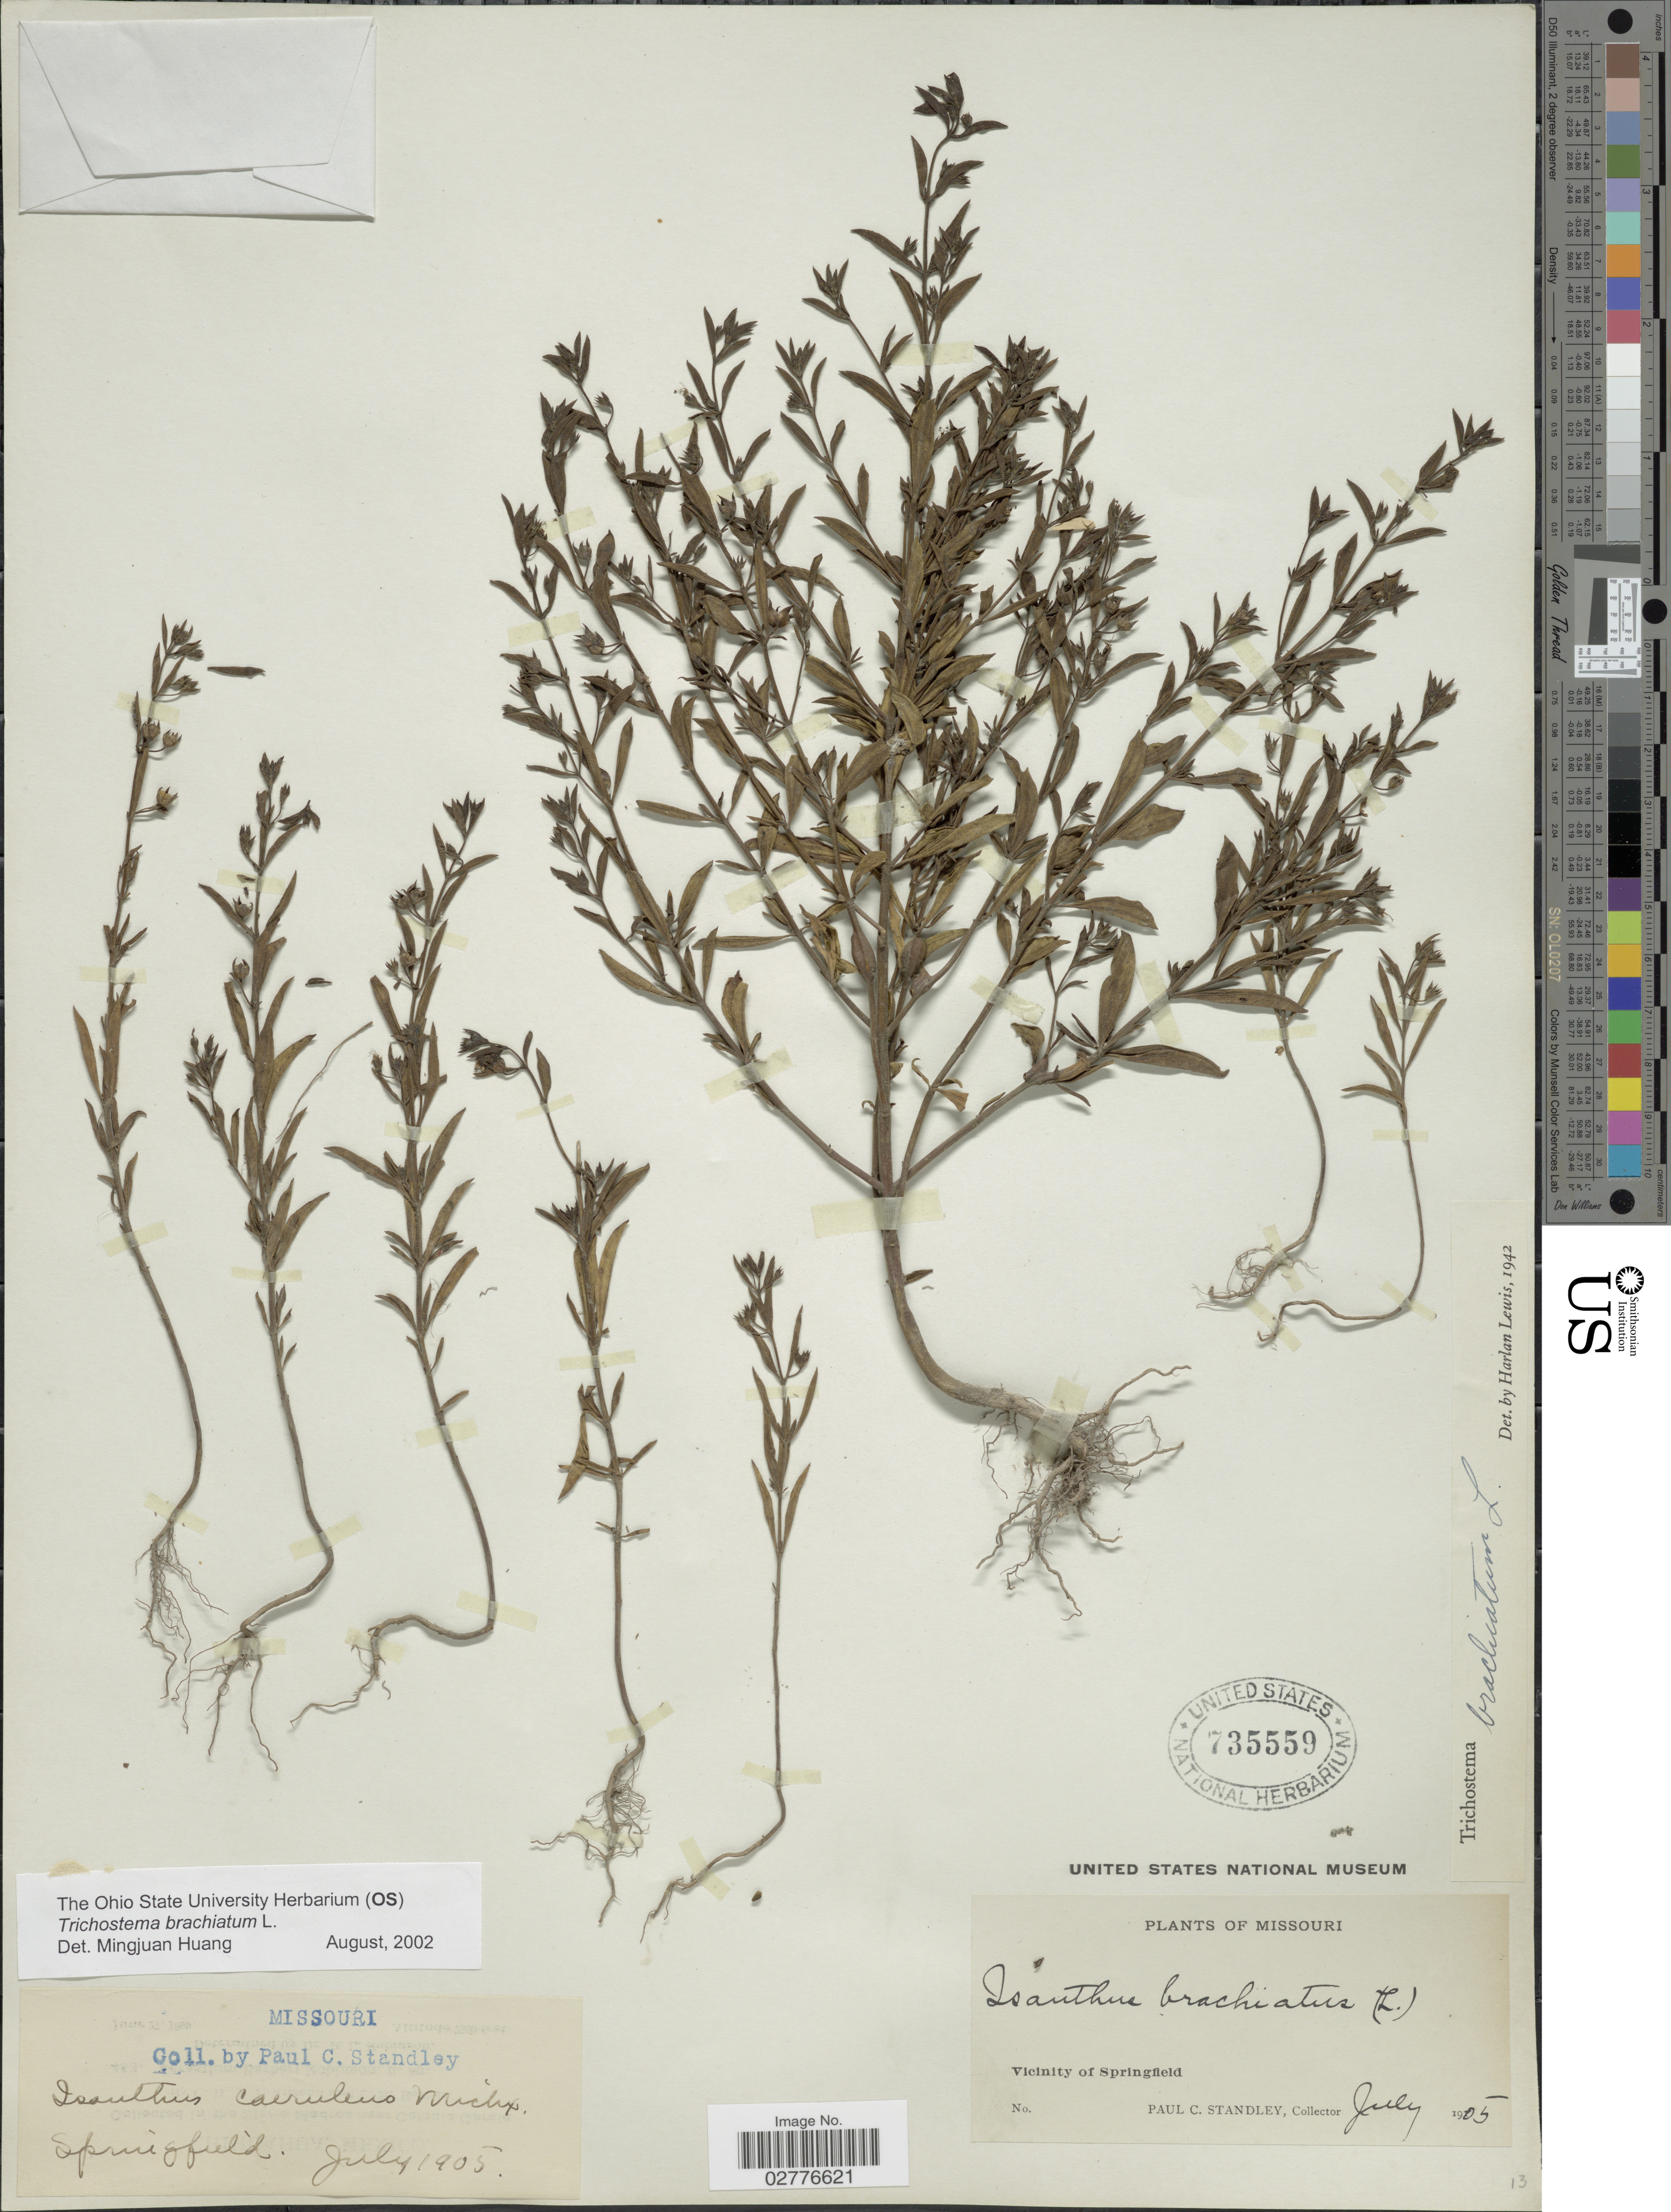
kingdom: Plantae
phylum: Tracheophyta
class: Magnoliopsida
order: Lamiales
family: Lamiaceae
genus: Trichostema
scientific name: Trichostema brachiatum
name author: L.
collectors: P. C. Standley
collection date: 1905-07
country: United States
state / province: Missouri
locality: Vicinity of Springfield.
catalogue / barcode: US 735559